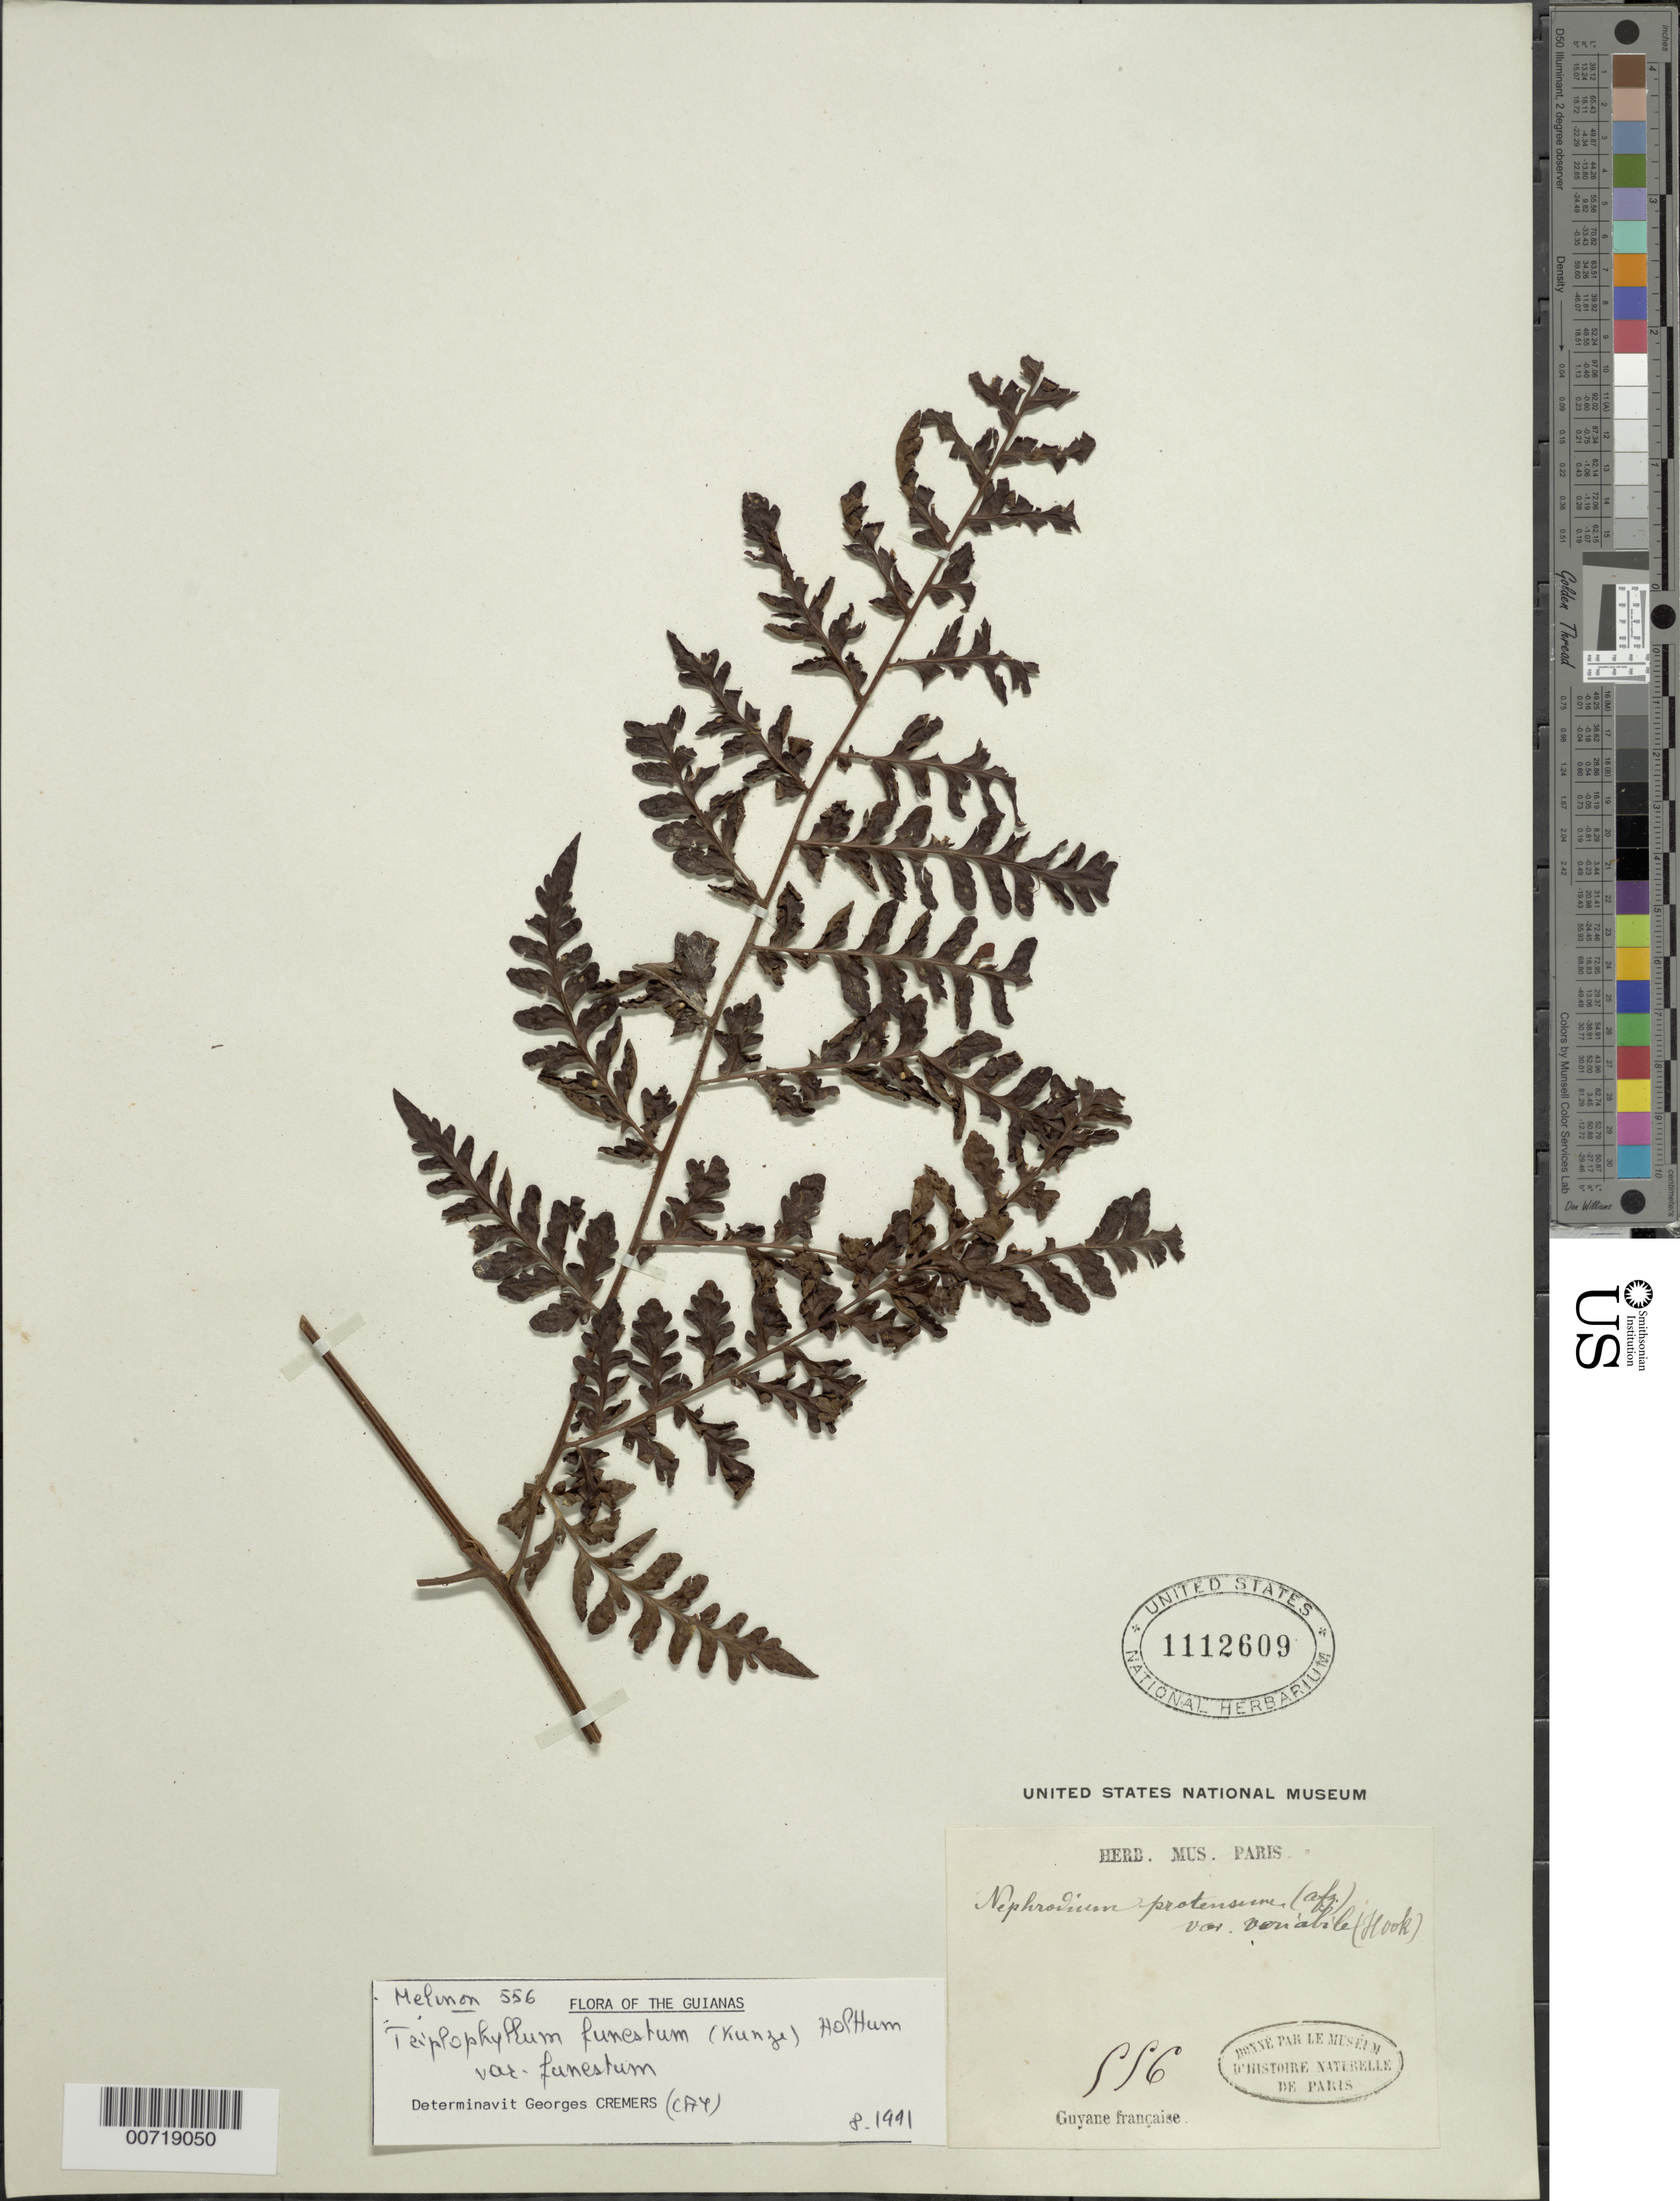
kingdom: Plantae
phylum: Tracheophyta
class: Polypodiopsida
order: Polypodiales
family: Tectariaceae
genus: Triplophyllum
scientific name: Triplophyllum funestum var. funestum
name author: (Kunze) Holttum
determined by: Cremers, Georges A.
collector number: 556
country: French Guiana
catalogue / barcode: US 1112609